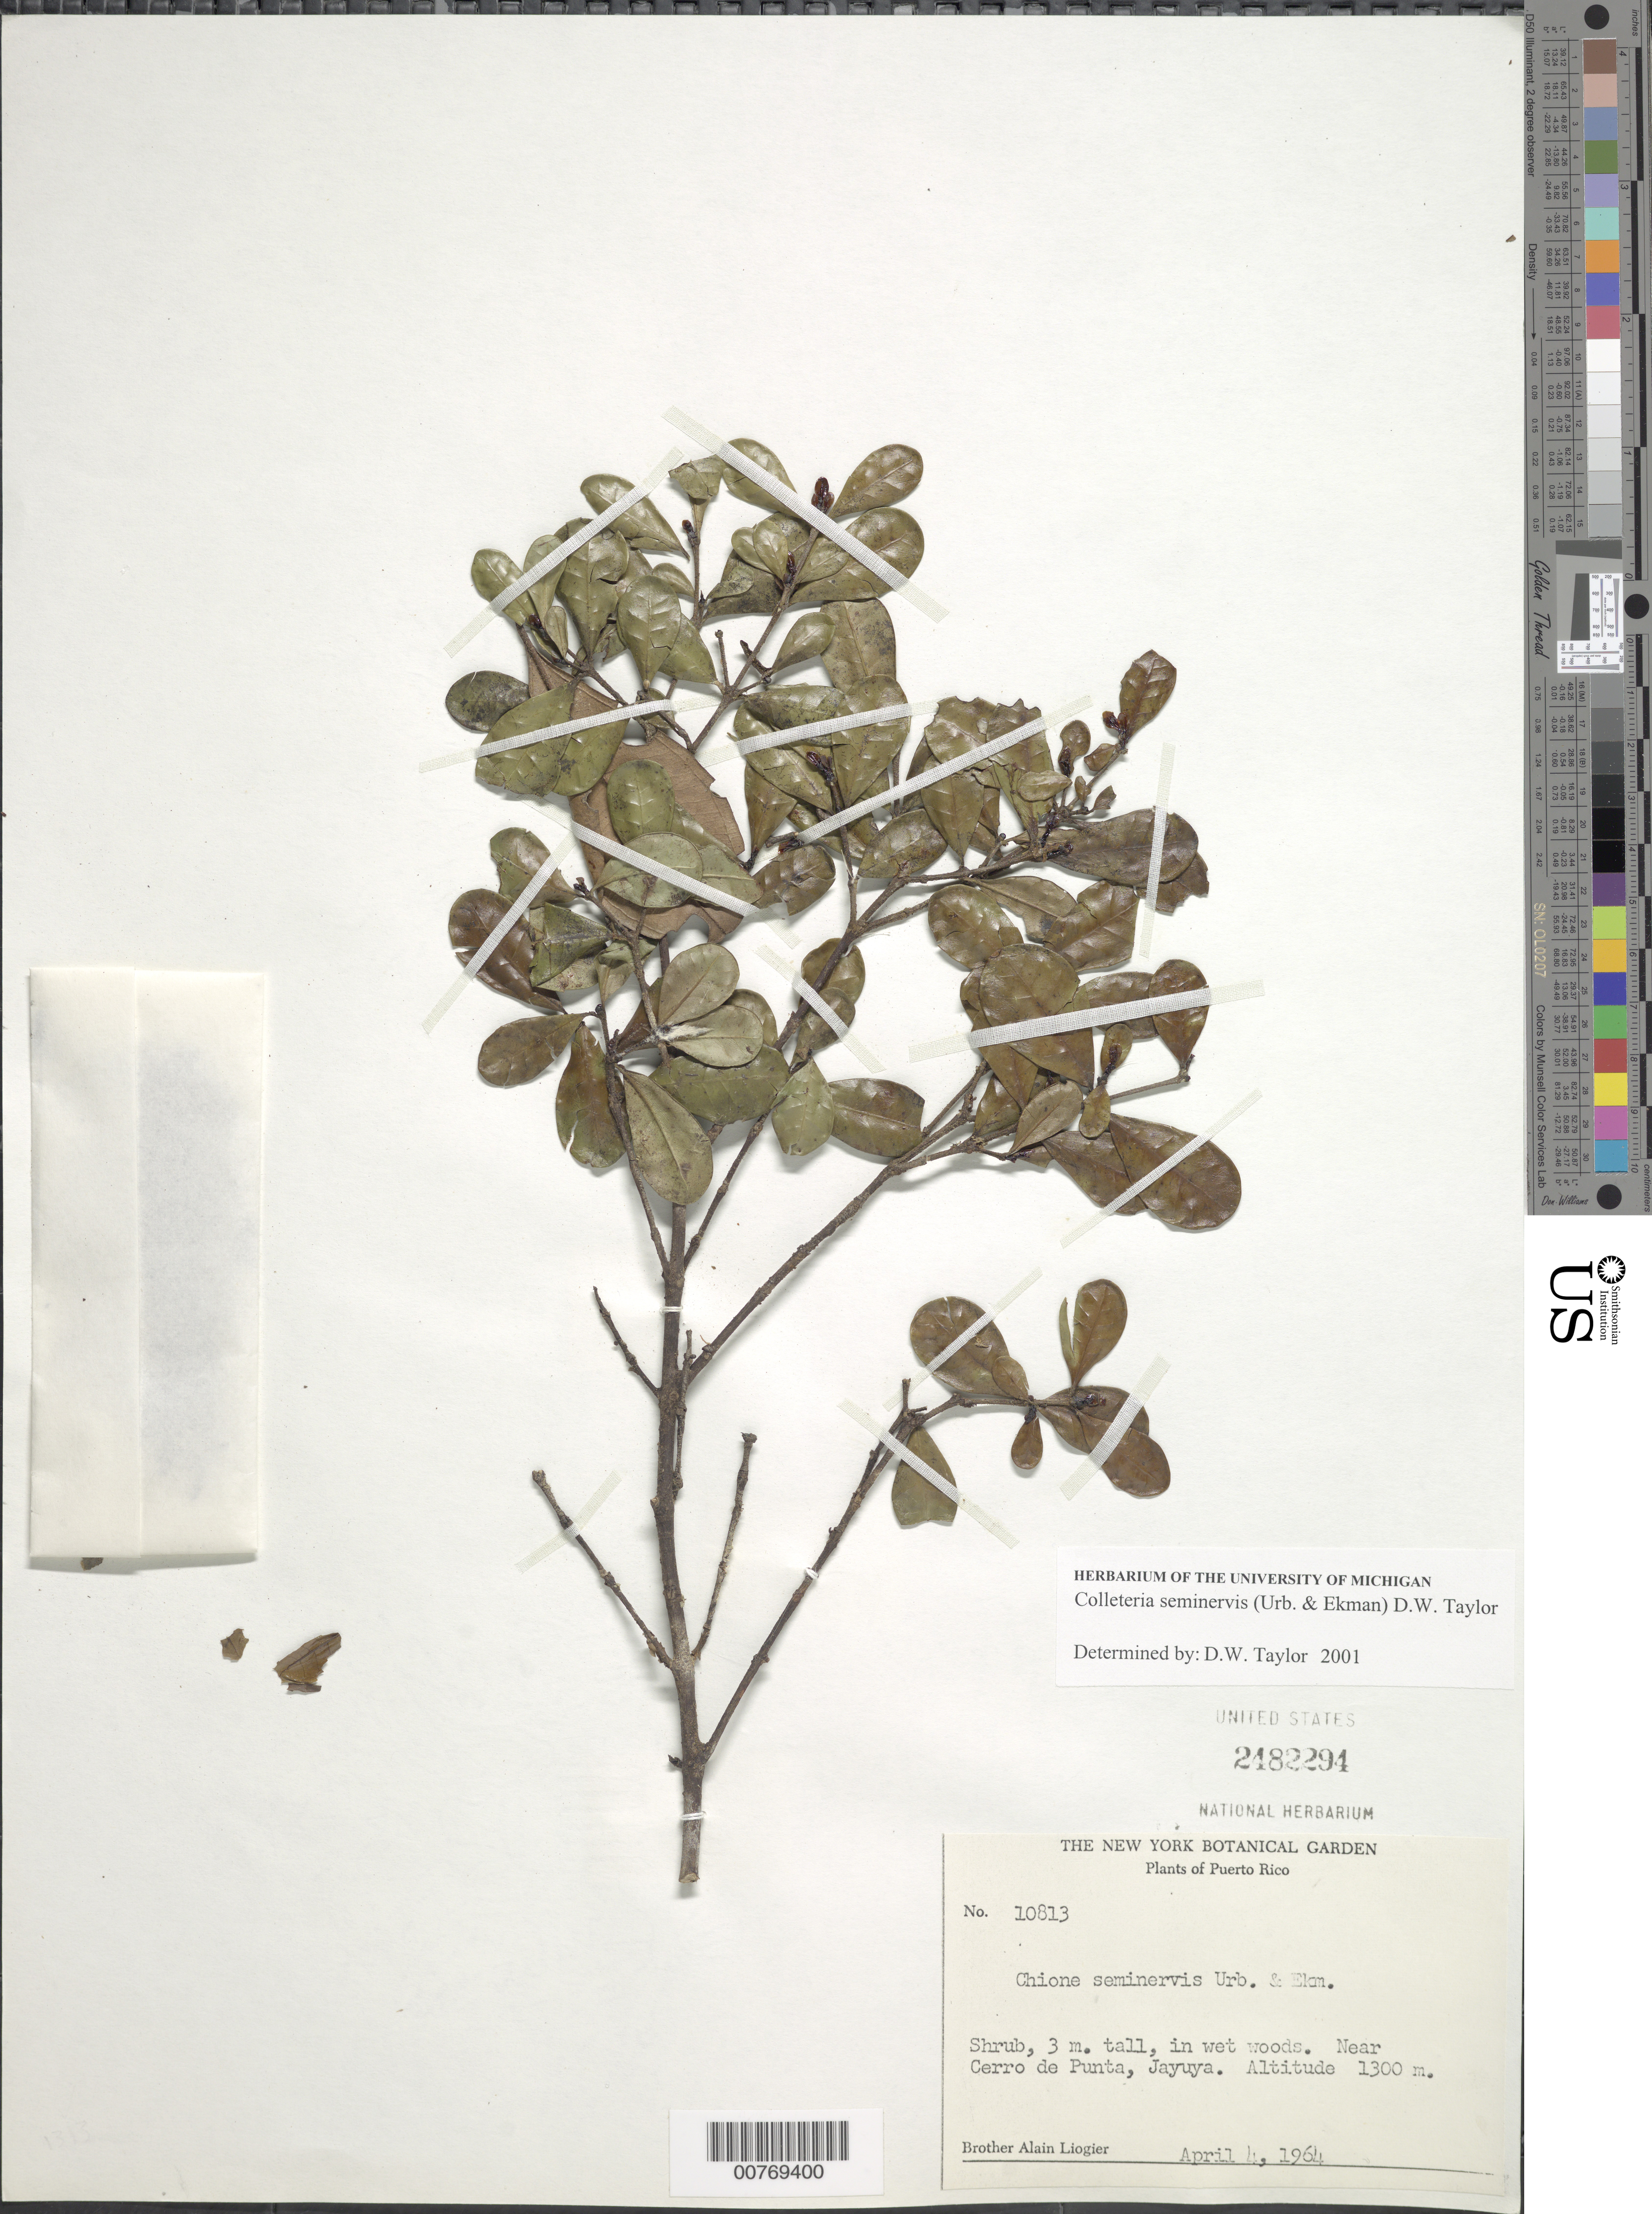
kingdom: Plantae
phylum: Tracheophyta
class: Magnoliopsida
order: Gentianales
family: Rubiaceae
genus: Colleteria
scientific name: Colleteria seminervis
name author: (Urb. & Ekman) D.W. Taylor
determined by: Taylor, D. W., (MICH), University of Michigan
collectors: A. H. Liogier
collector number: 10813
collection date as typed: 04 Apr 1964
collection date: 1964-04-04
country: Puerto Rico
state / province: Jayuya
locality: Near Cerro de Punta, Jayuya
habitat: Wet woods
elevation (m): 1300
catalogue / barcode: US 2482294